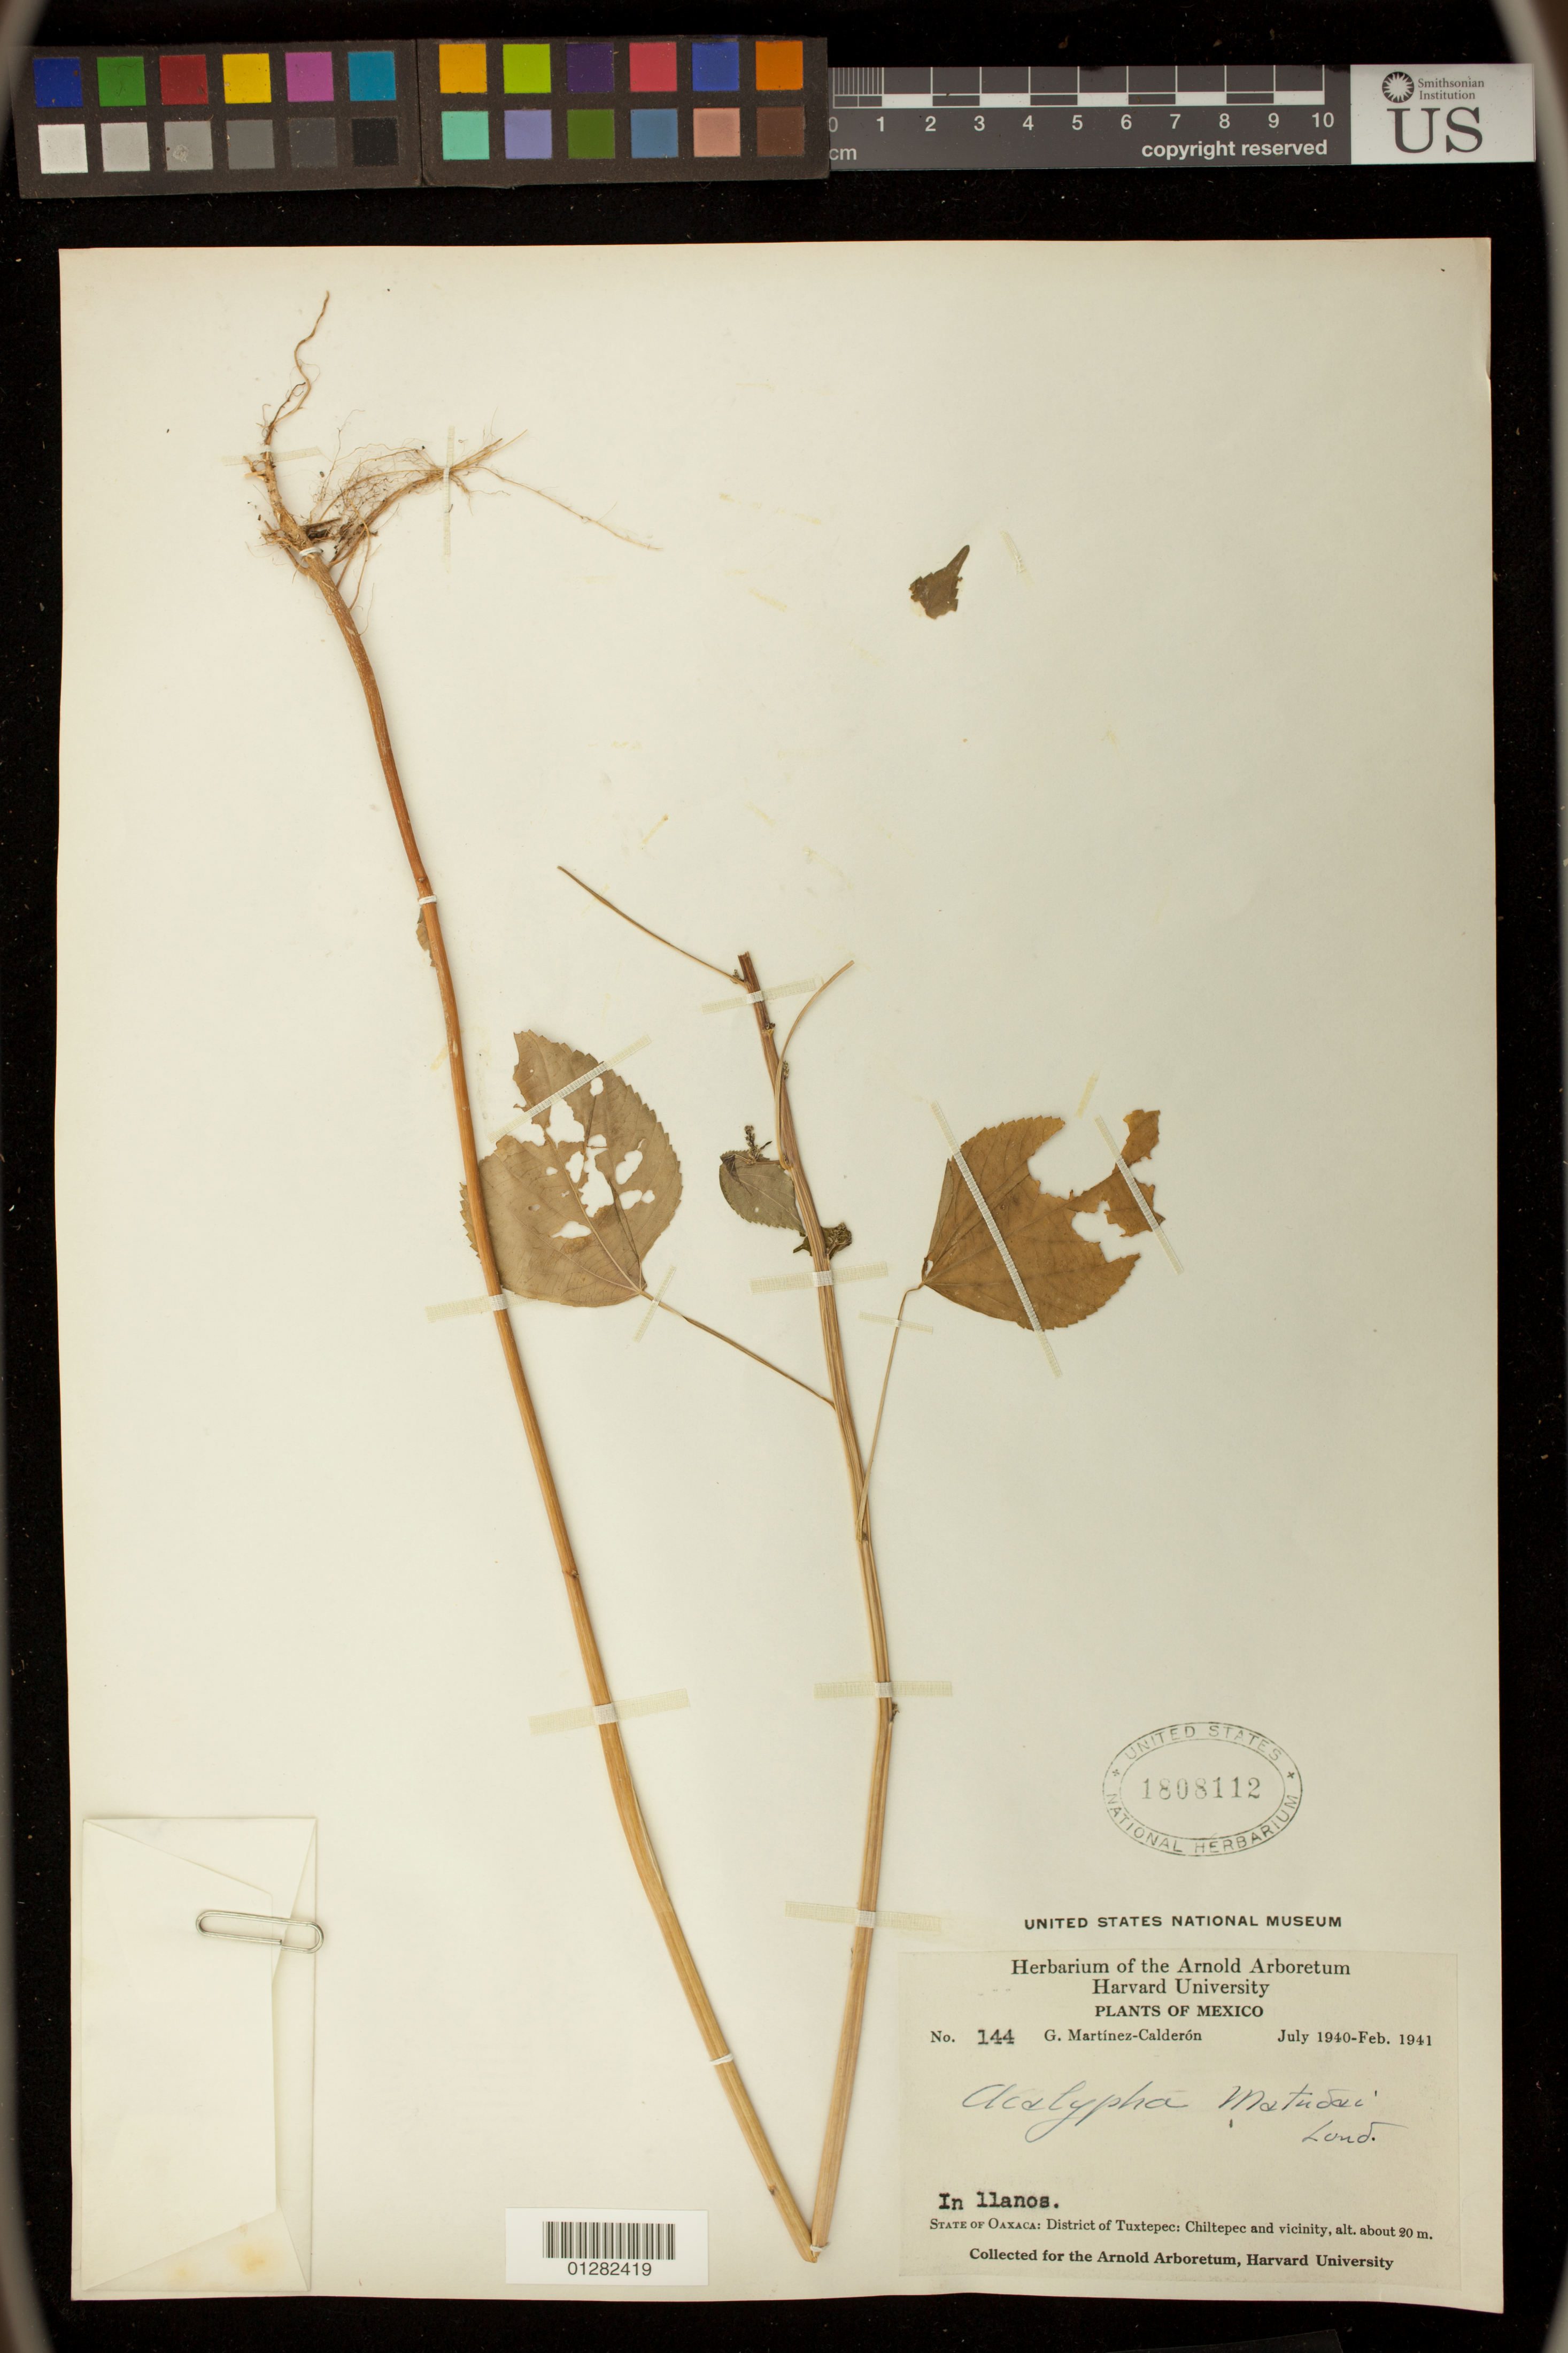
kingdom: Plantae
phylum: Tracheophyta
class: Magnoliopsida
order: Malpighiales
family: Euphorbiaceae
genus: Acalypha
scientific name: Acalypha polystachya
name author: Jacq.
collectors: J. T. Howell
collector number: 144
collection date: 1940-07/1941-02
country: Mexico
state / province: Oaxaca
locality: In Ilanos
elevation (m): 20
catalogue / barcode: US 1808112